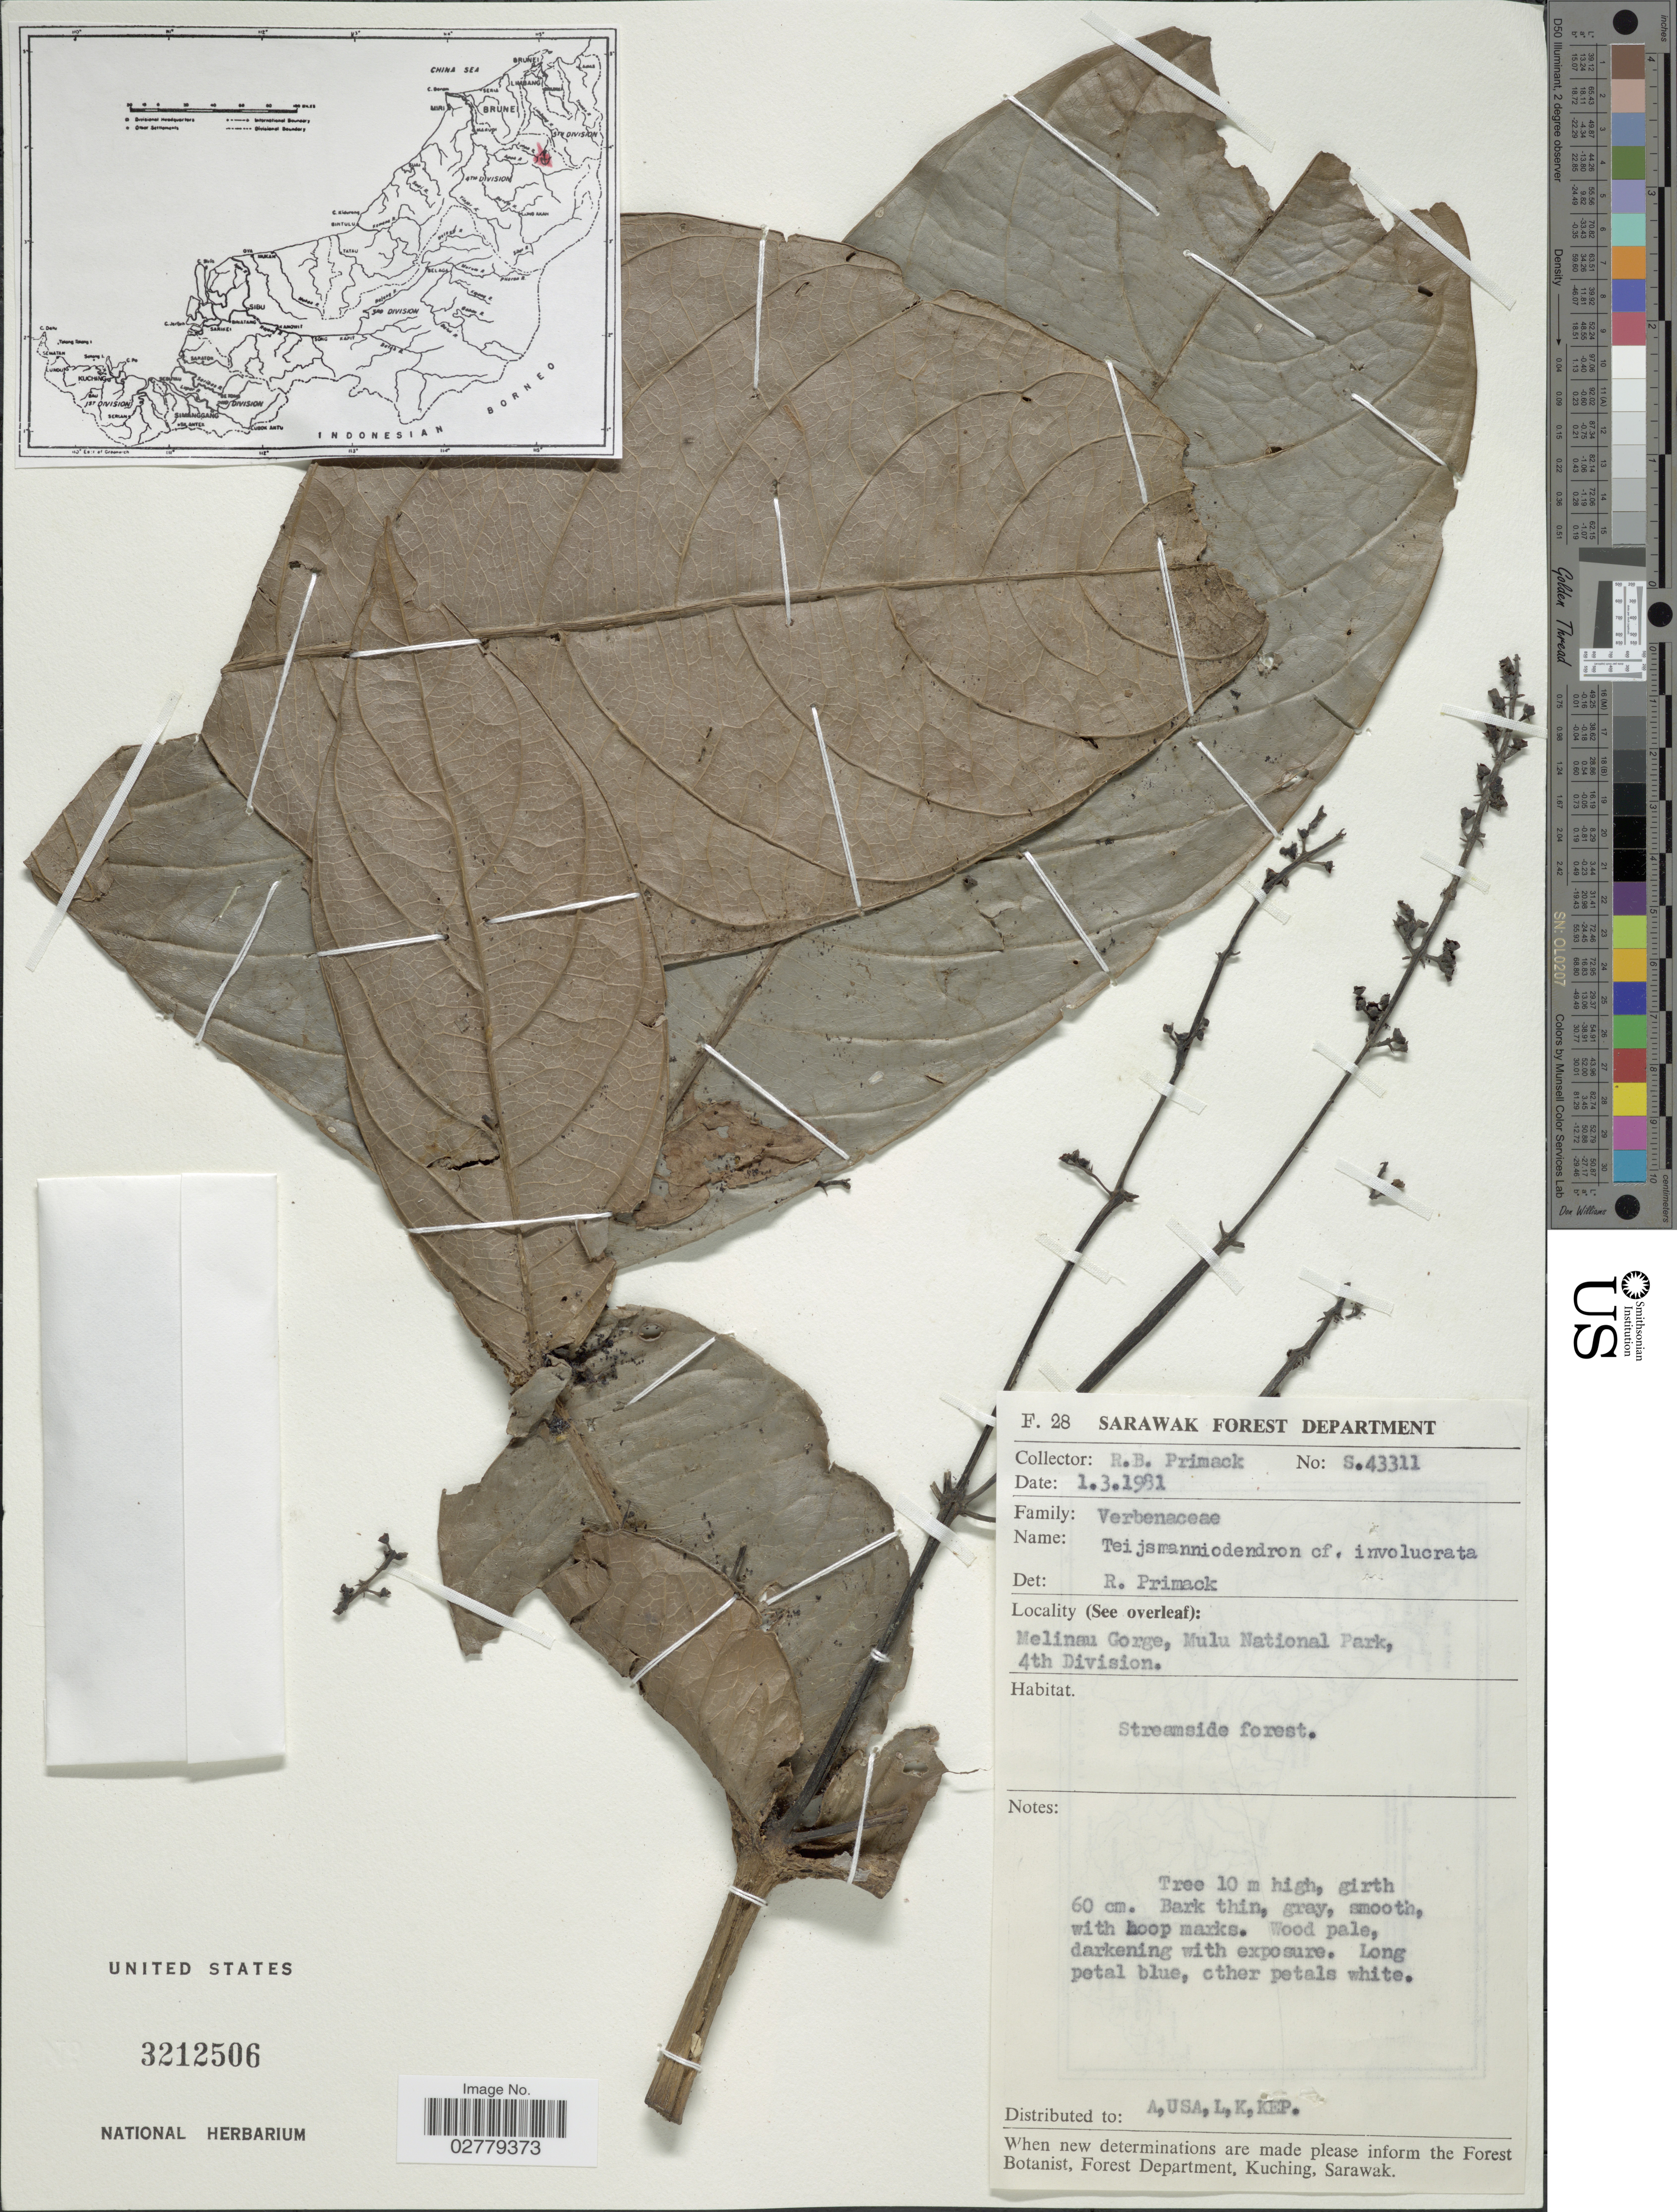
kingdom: Plantae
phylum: Tracheophyta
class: Magnoliopsida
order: Lamiales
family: Lamiaceae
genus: Teijsmanniodendron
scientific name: Teijsmanniodendron pteropodum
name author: (Miq.) Bakh.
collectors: R. Primack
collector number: S43311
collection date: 1981-03-01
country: Malaysia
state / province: Sarawak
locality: Melinau Gorge, Mulu National Park, 4th Division.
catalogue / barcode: US 3212506